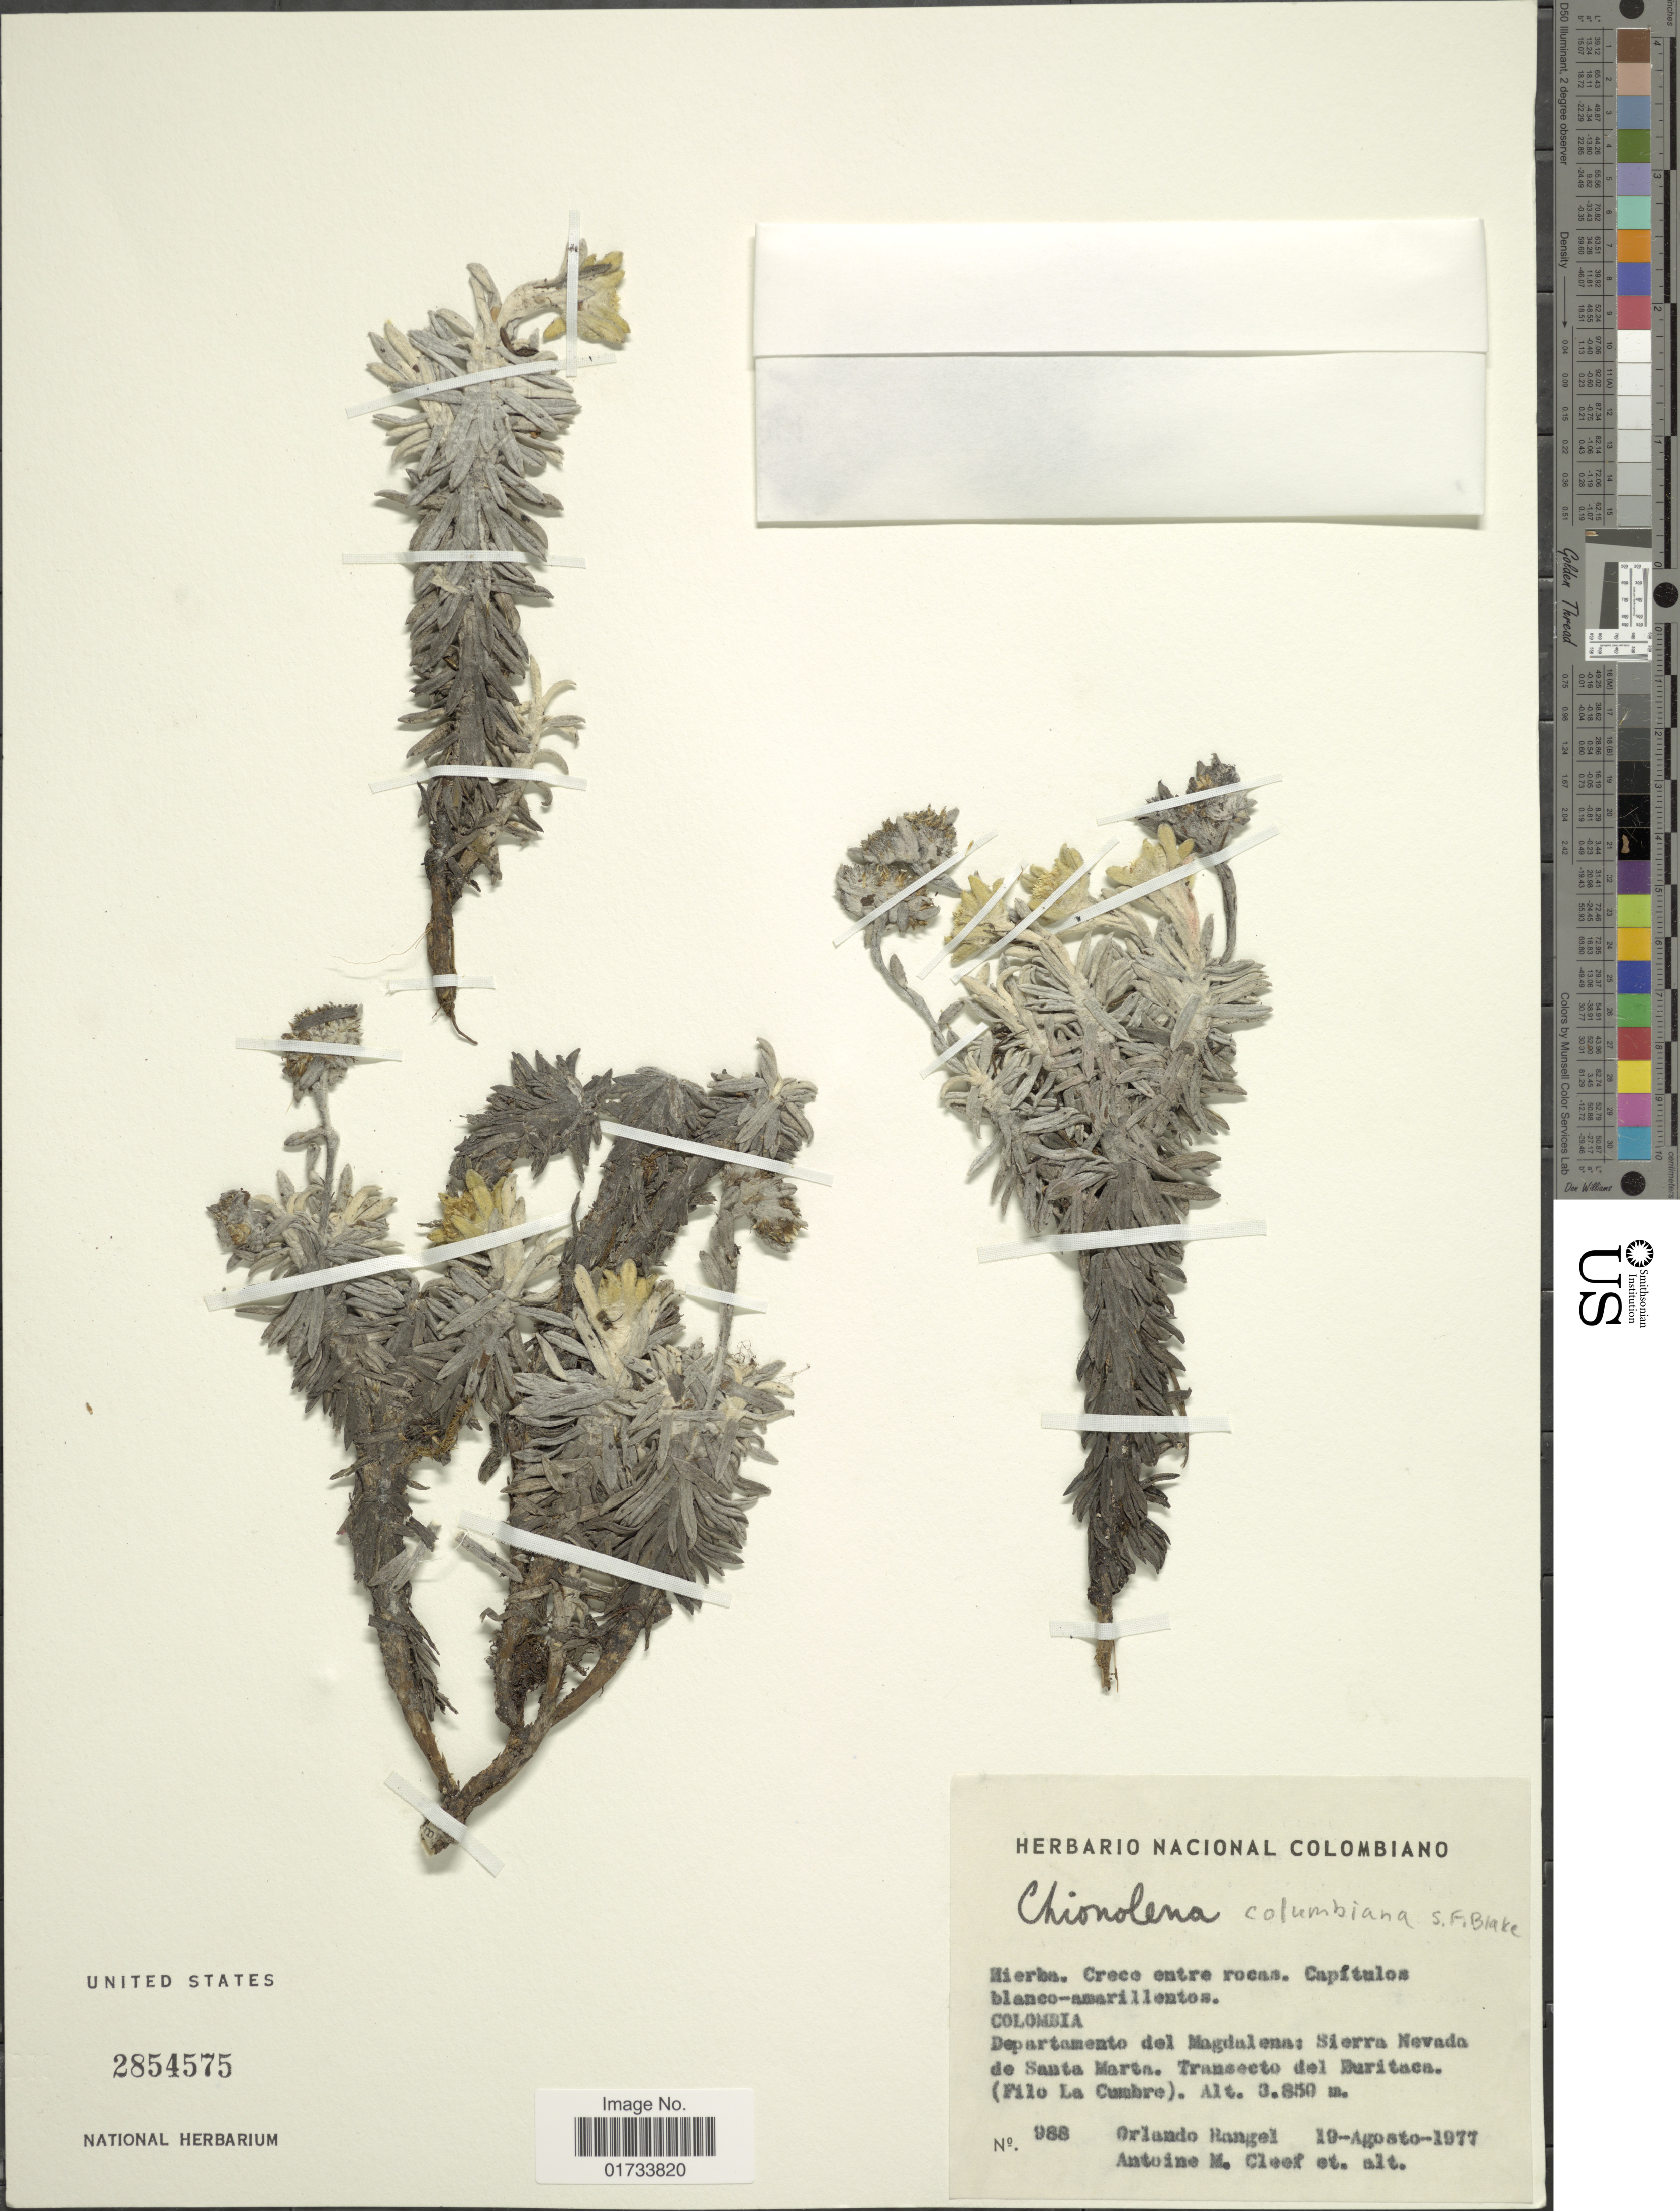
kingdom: Plantae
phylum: Tracheophyta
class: Magnoliopsida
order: Asterales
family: Asteraceae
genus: Gnaphaliothamnus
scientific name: Gnaphaliothamnus columbianus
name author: (S.F. Blake) G.L. Nesom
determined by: Nesom, Guy L.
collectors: O. Rangel & A. M. Cleef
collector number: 988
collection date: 1977-08-19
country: Colombia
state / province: Magdalena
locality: Sierra Nevada de Santa Marta, Transecto del Buritaca (Filo La Cumbre)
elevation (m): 3850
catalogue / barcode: US 2854575